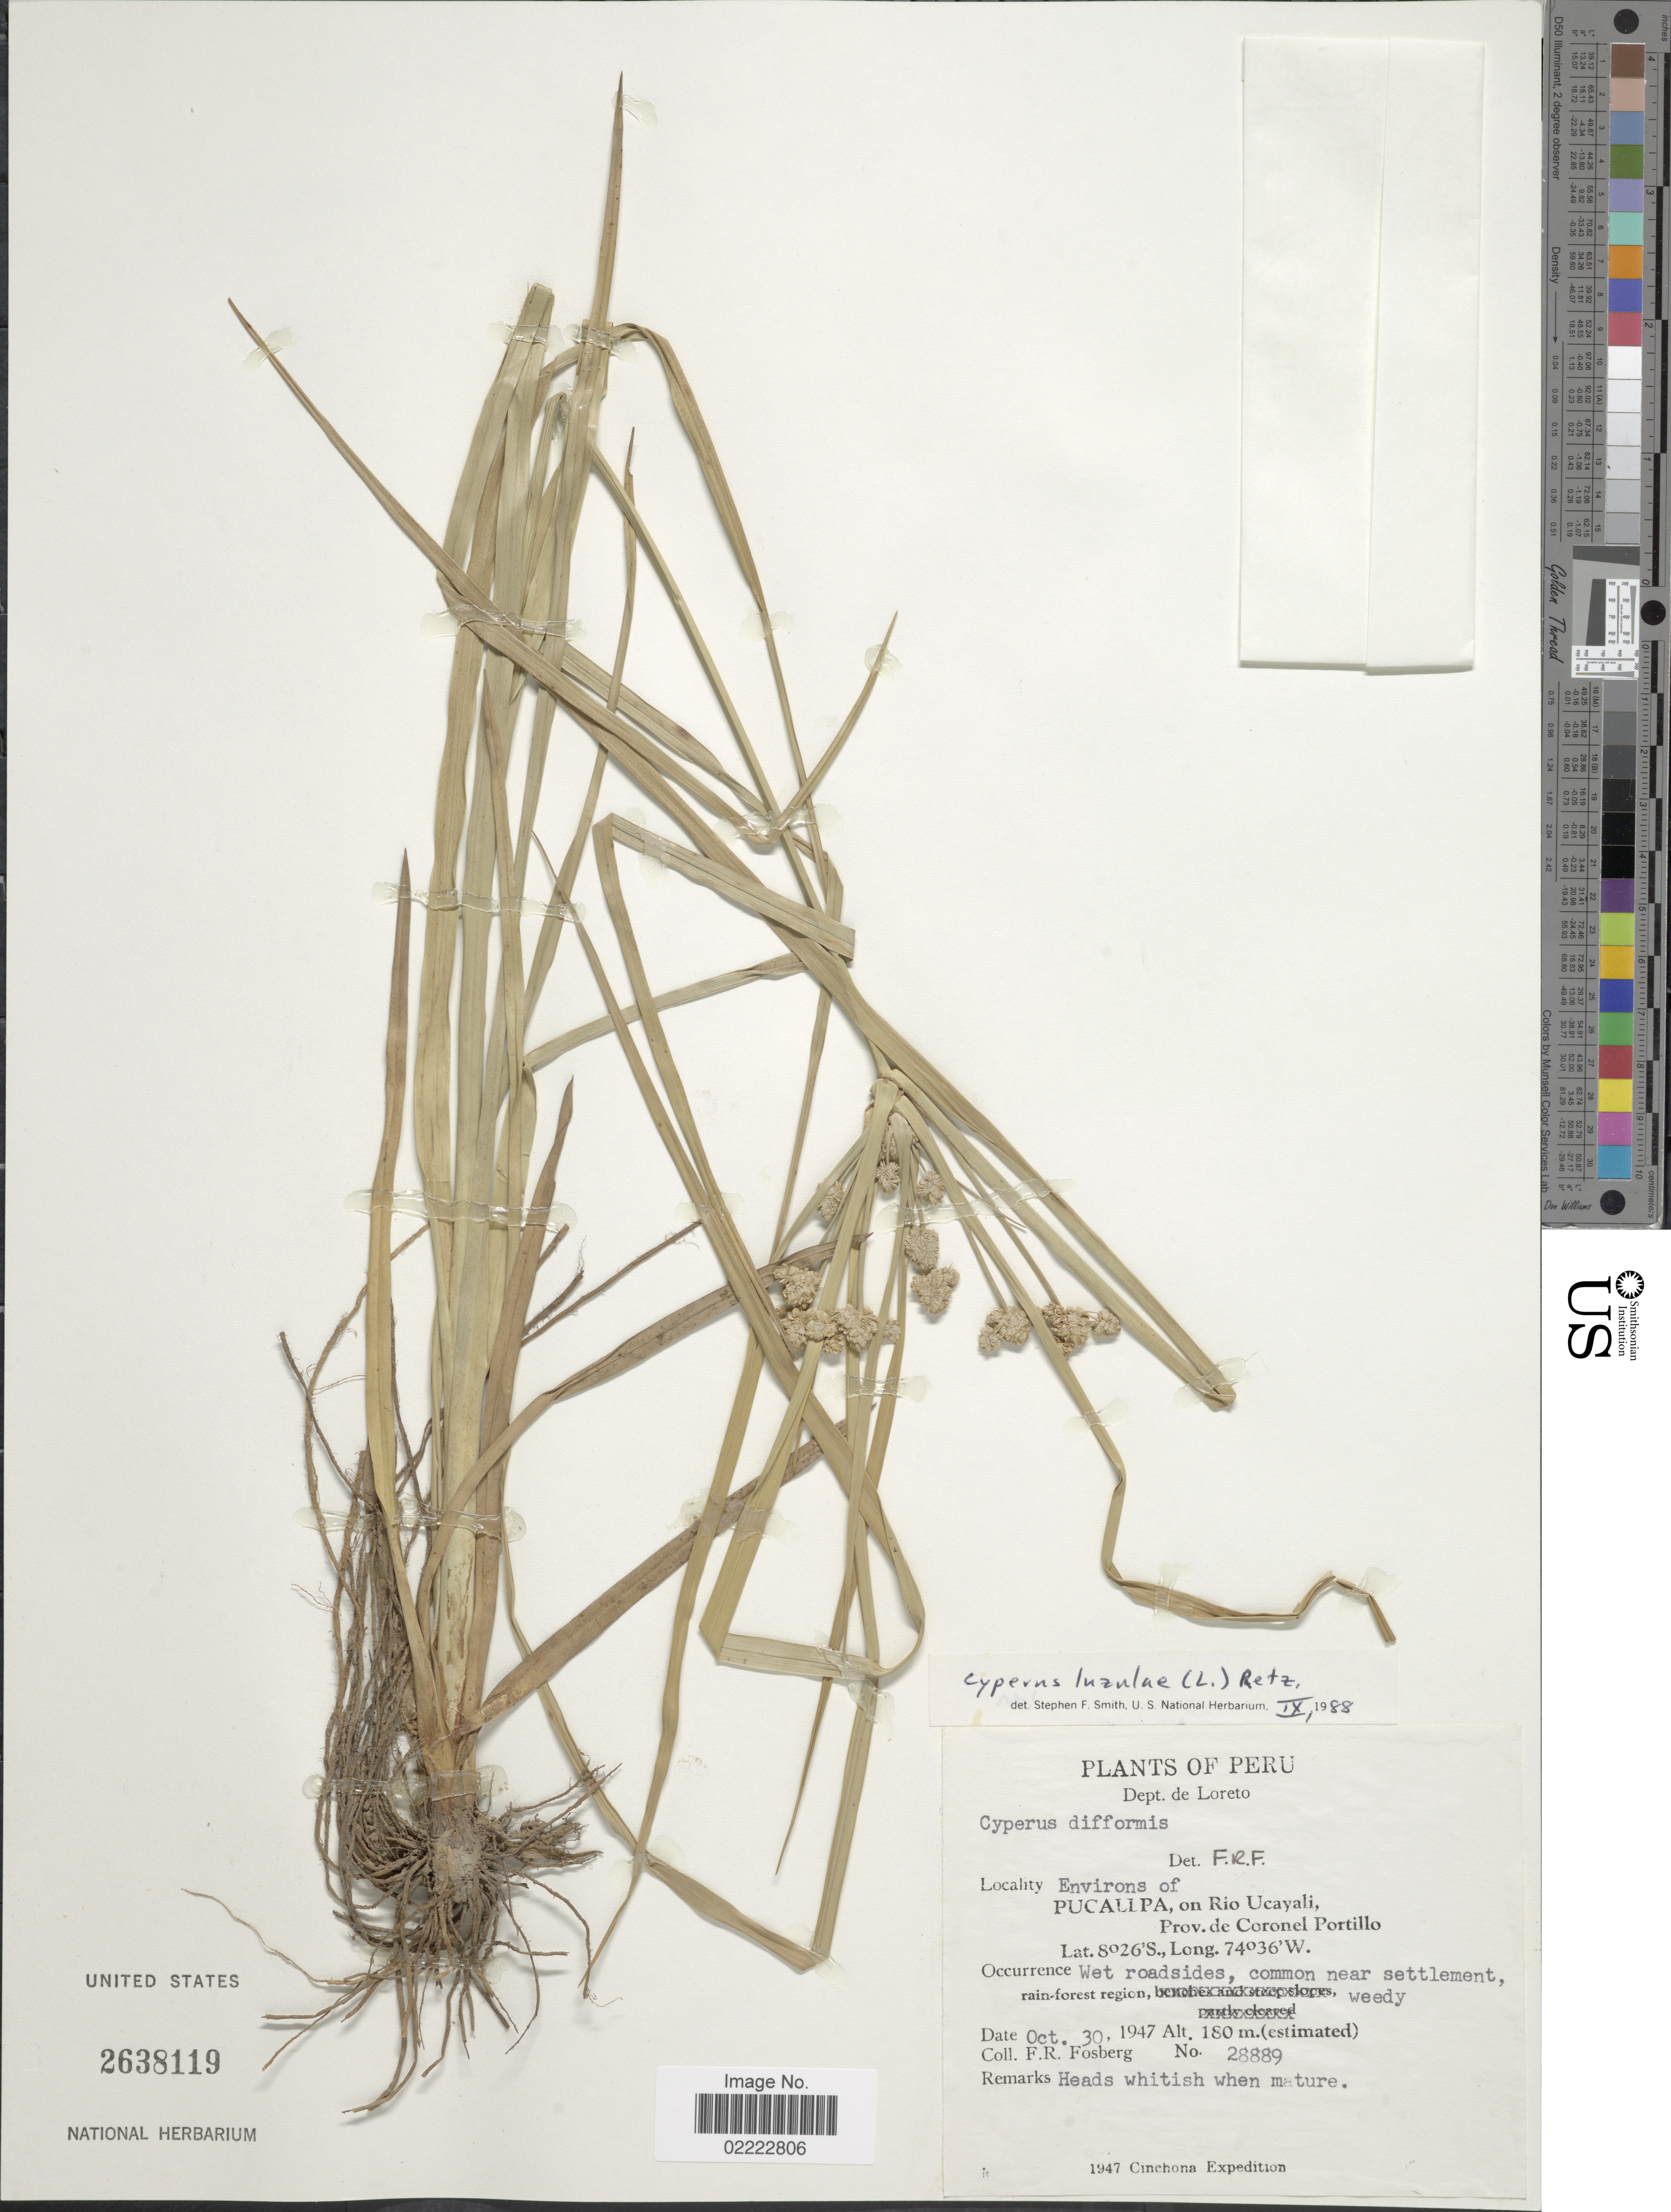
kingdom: Plantae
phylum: Tracheophyta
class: Liliopsida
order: Poales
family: Cyperaceae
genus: Cyperus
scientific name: Cyperus luzulae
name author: (L.) Rottb. ex Retz.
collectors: F. R. Fosberg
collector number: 28889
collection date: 1947-10-30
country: Peru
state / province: Loreto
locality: Dept. de Loreto, Environs of Pucallpa, on Rio Ucayali, Prov. de Coronel Portillo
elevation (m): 180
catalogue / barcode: US 2638119